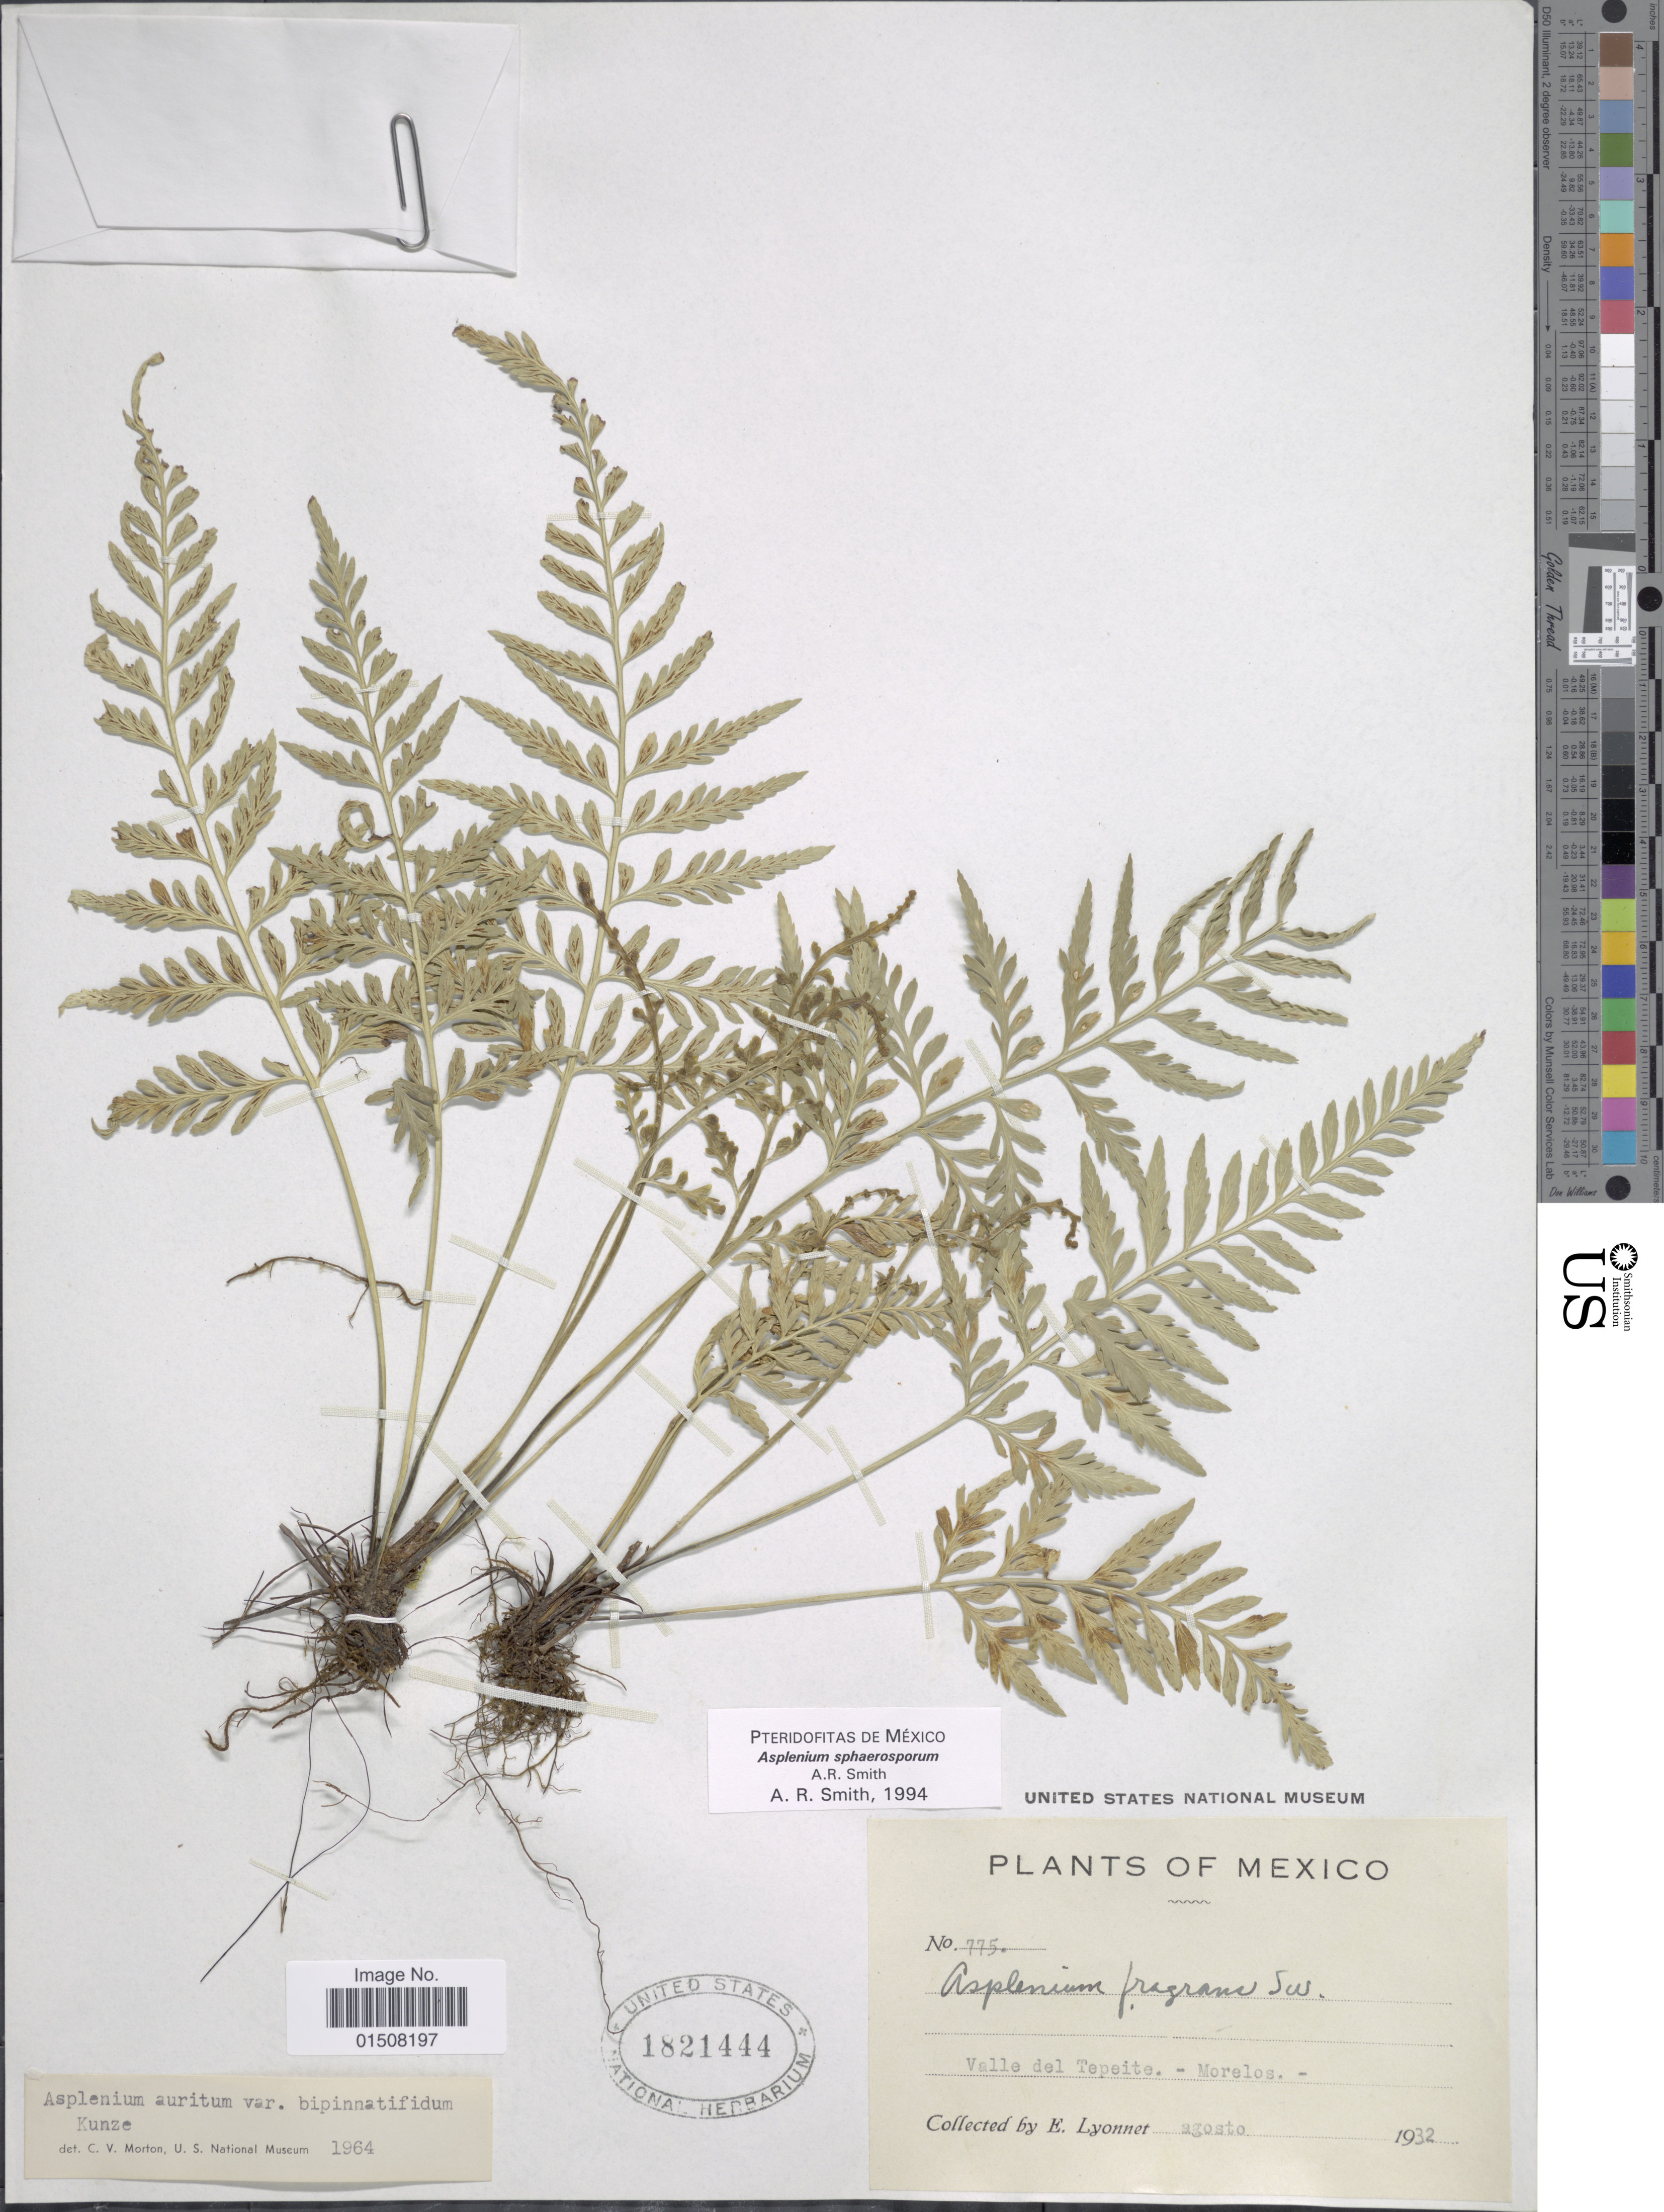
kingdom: Plantae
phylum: Tracheophyta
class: Polypodiopsida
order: Polypodiales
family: Aspleniaceae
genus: Asplenium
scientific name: Asplenium sphaerosporum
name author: A.R. Sm.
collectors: E. Lyonnet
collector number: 775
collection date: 1932-08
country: Mexico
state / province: Morelos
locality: Valle del Tepeite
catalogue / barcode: US 1821444